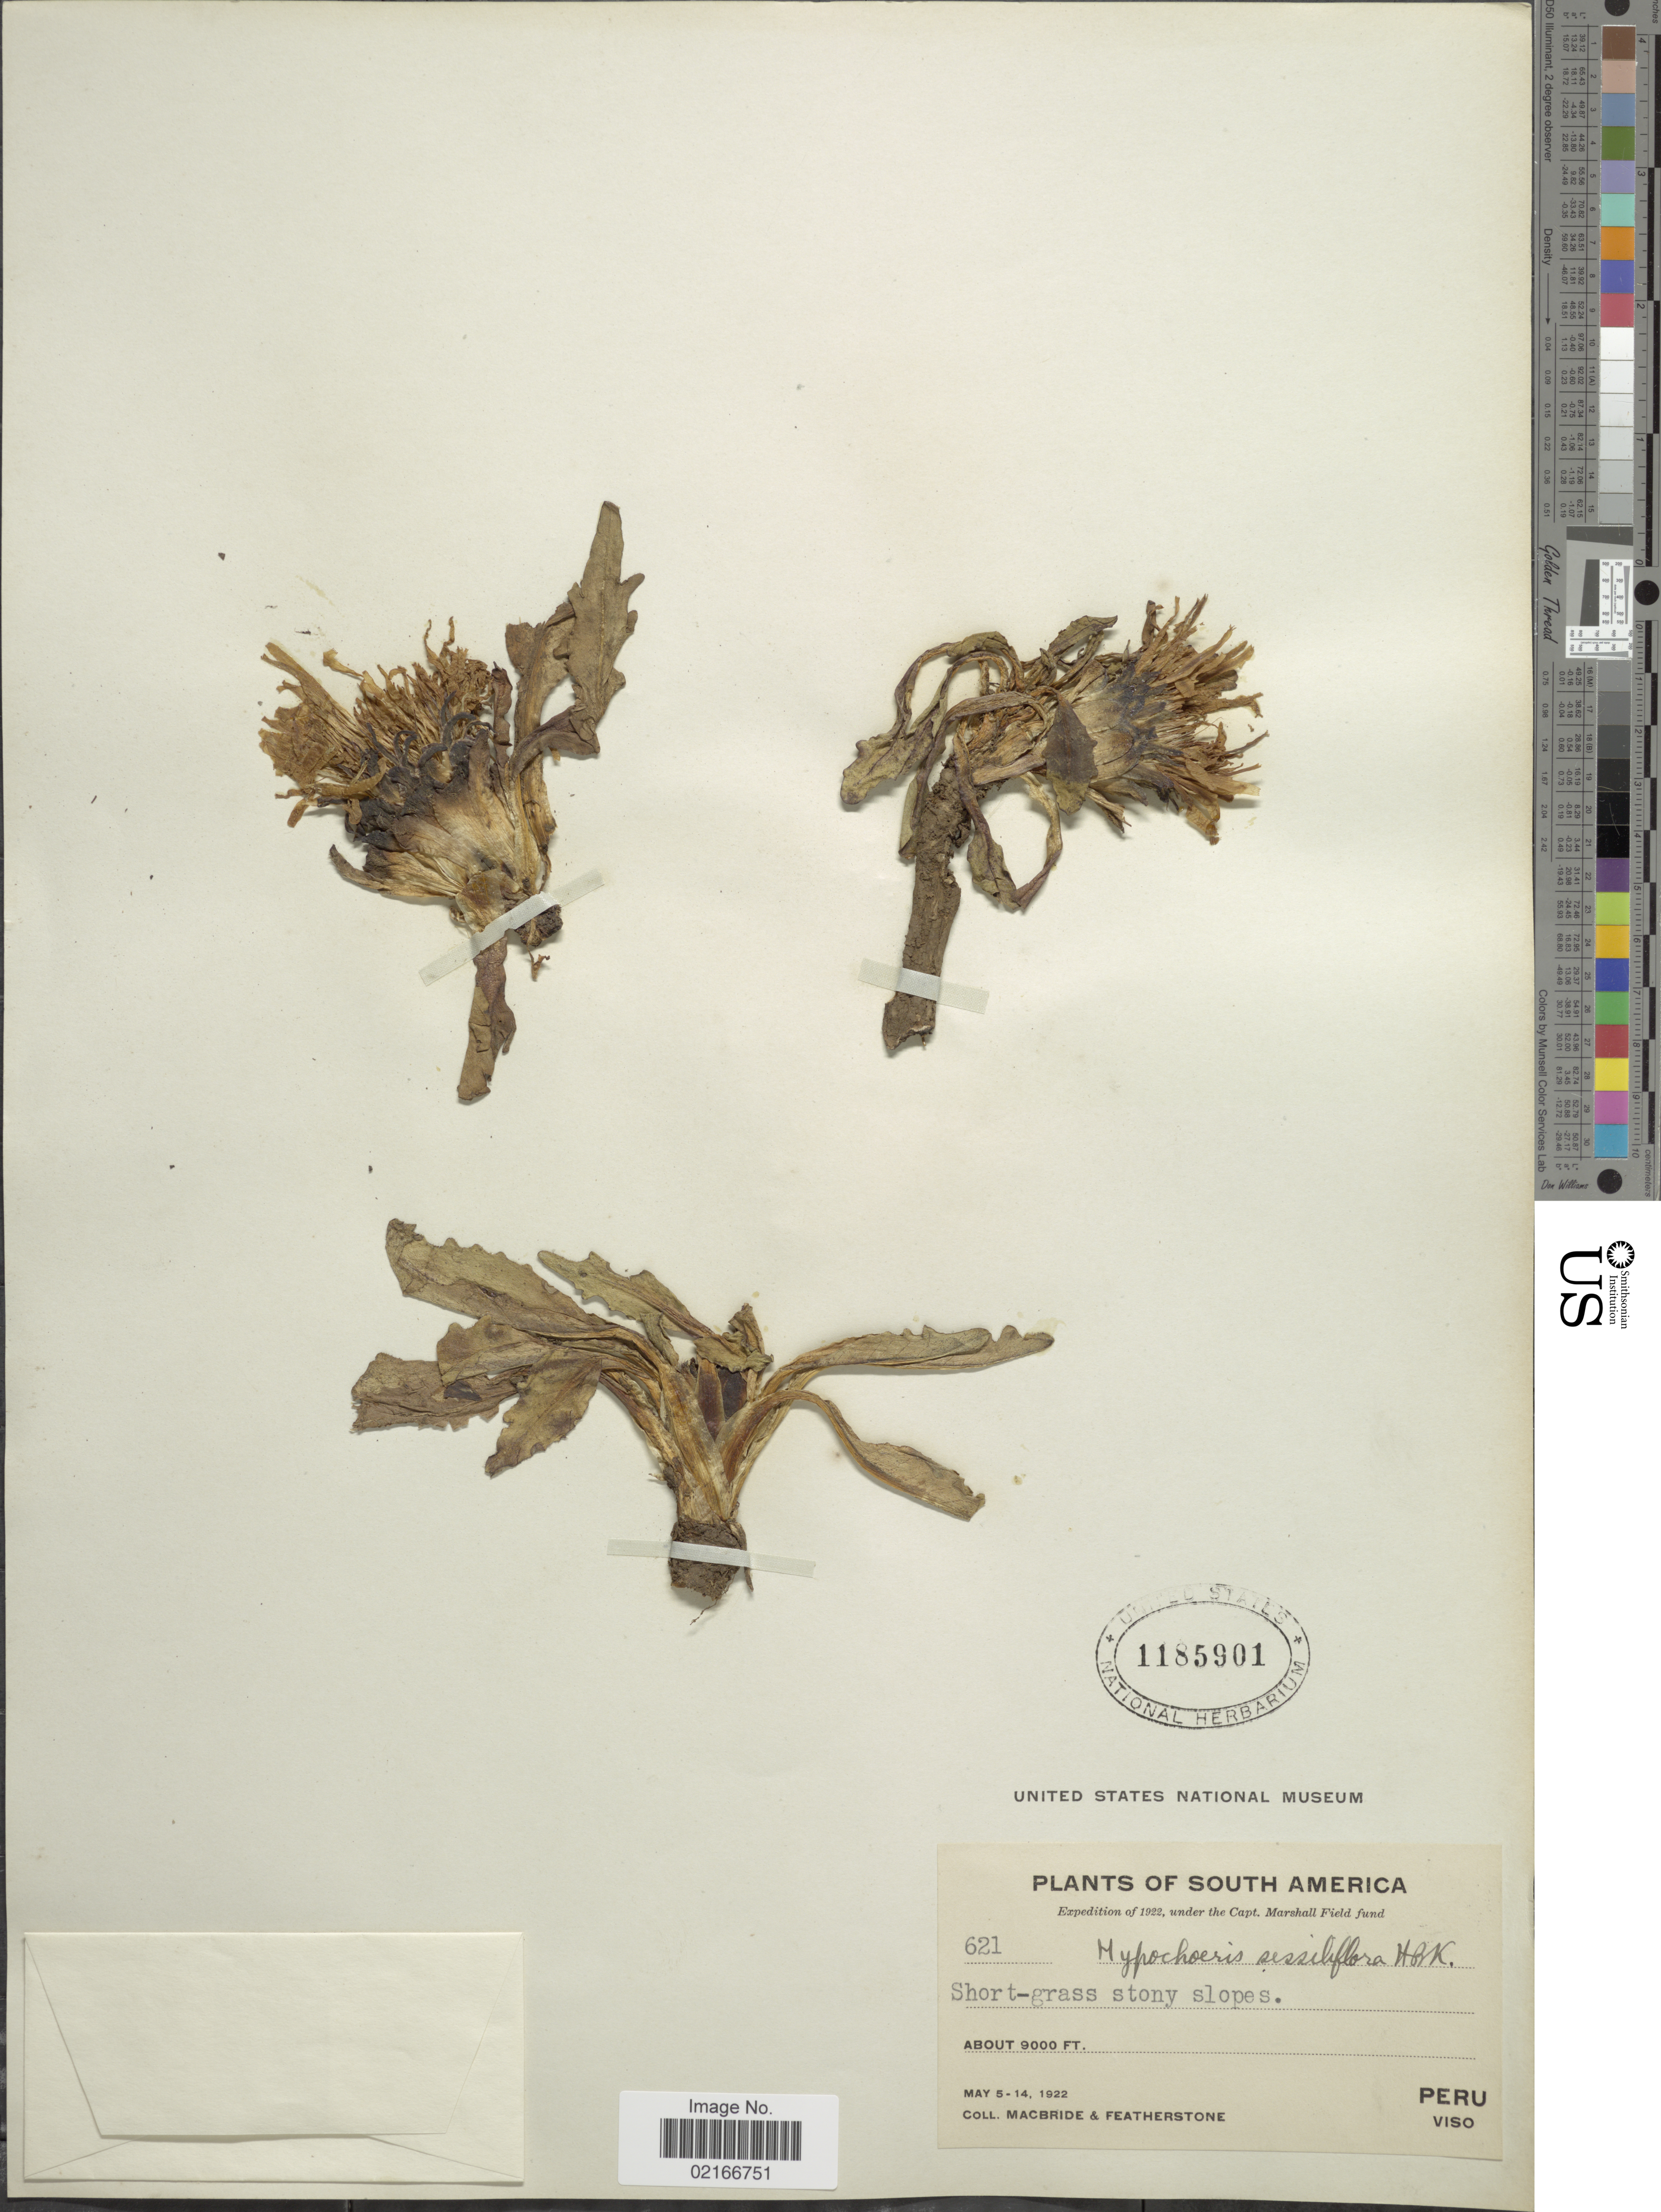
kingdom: Plantae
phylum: Tracheophyta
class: Magnoliopsida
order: Asterales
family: Asteraceae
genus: Hypochaeris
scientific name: Hypochaeris sessiflora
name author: Kunth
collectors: Macbride, -- & -. Featherstone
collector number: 621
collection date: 1922-05-05/1922-05-14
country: Peru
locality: Viso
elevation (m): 2743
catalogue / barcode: US 1185901